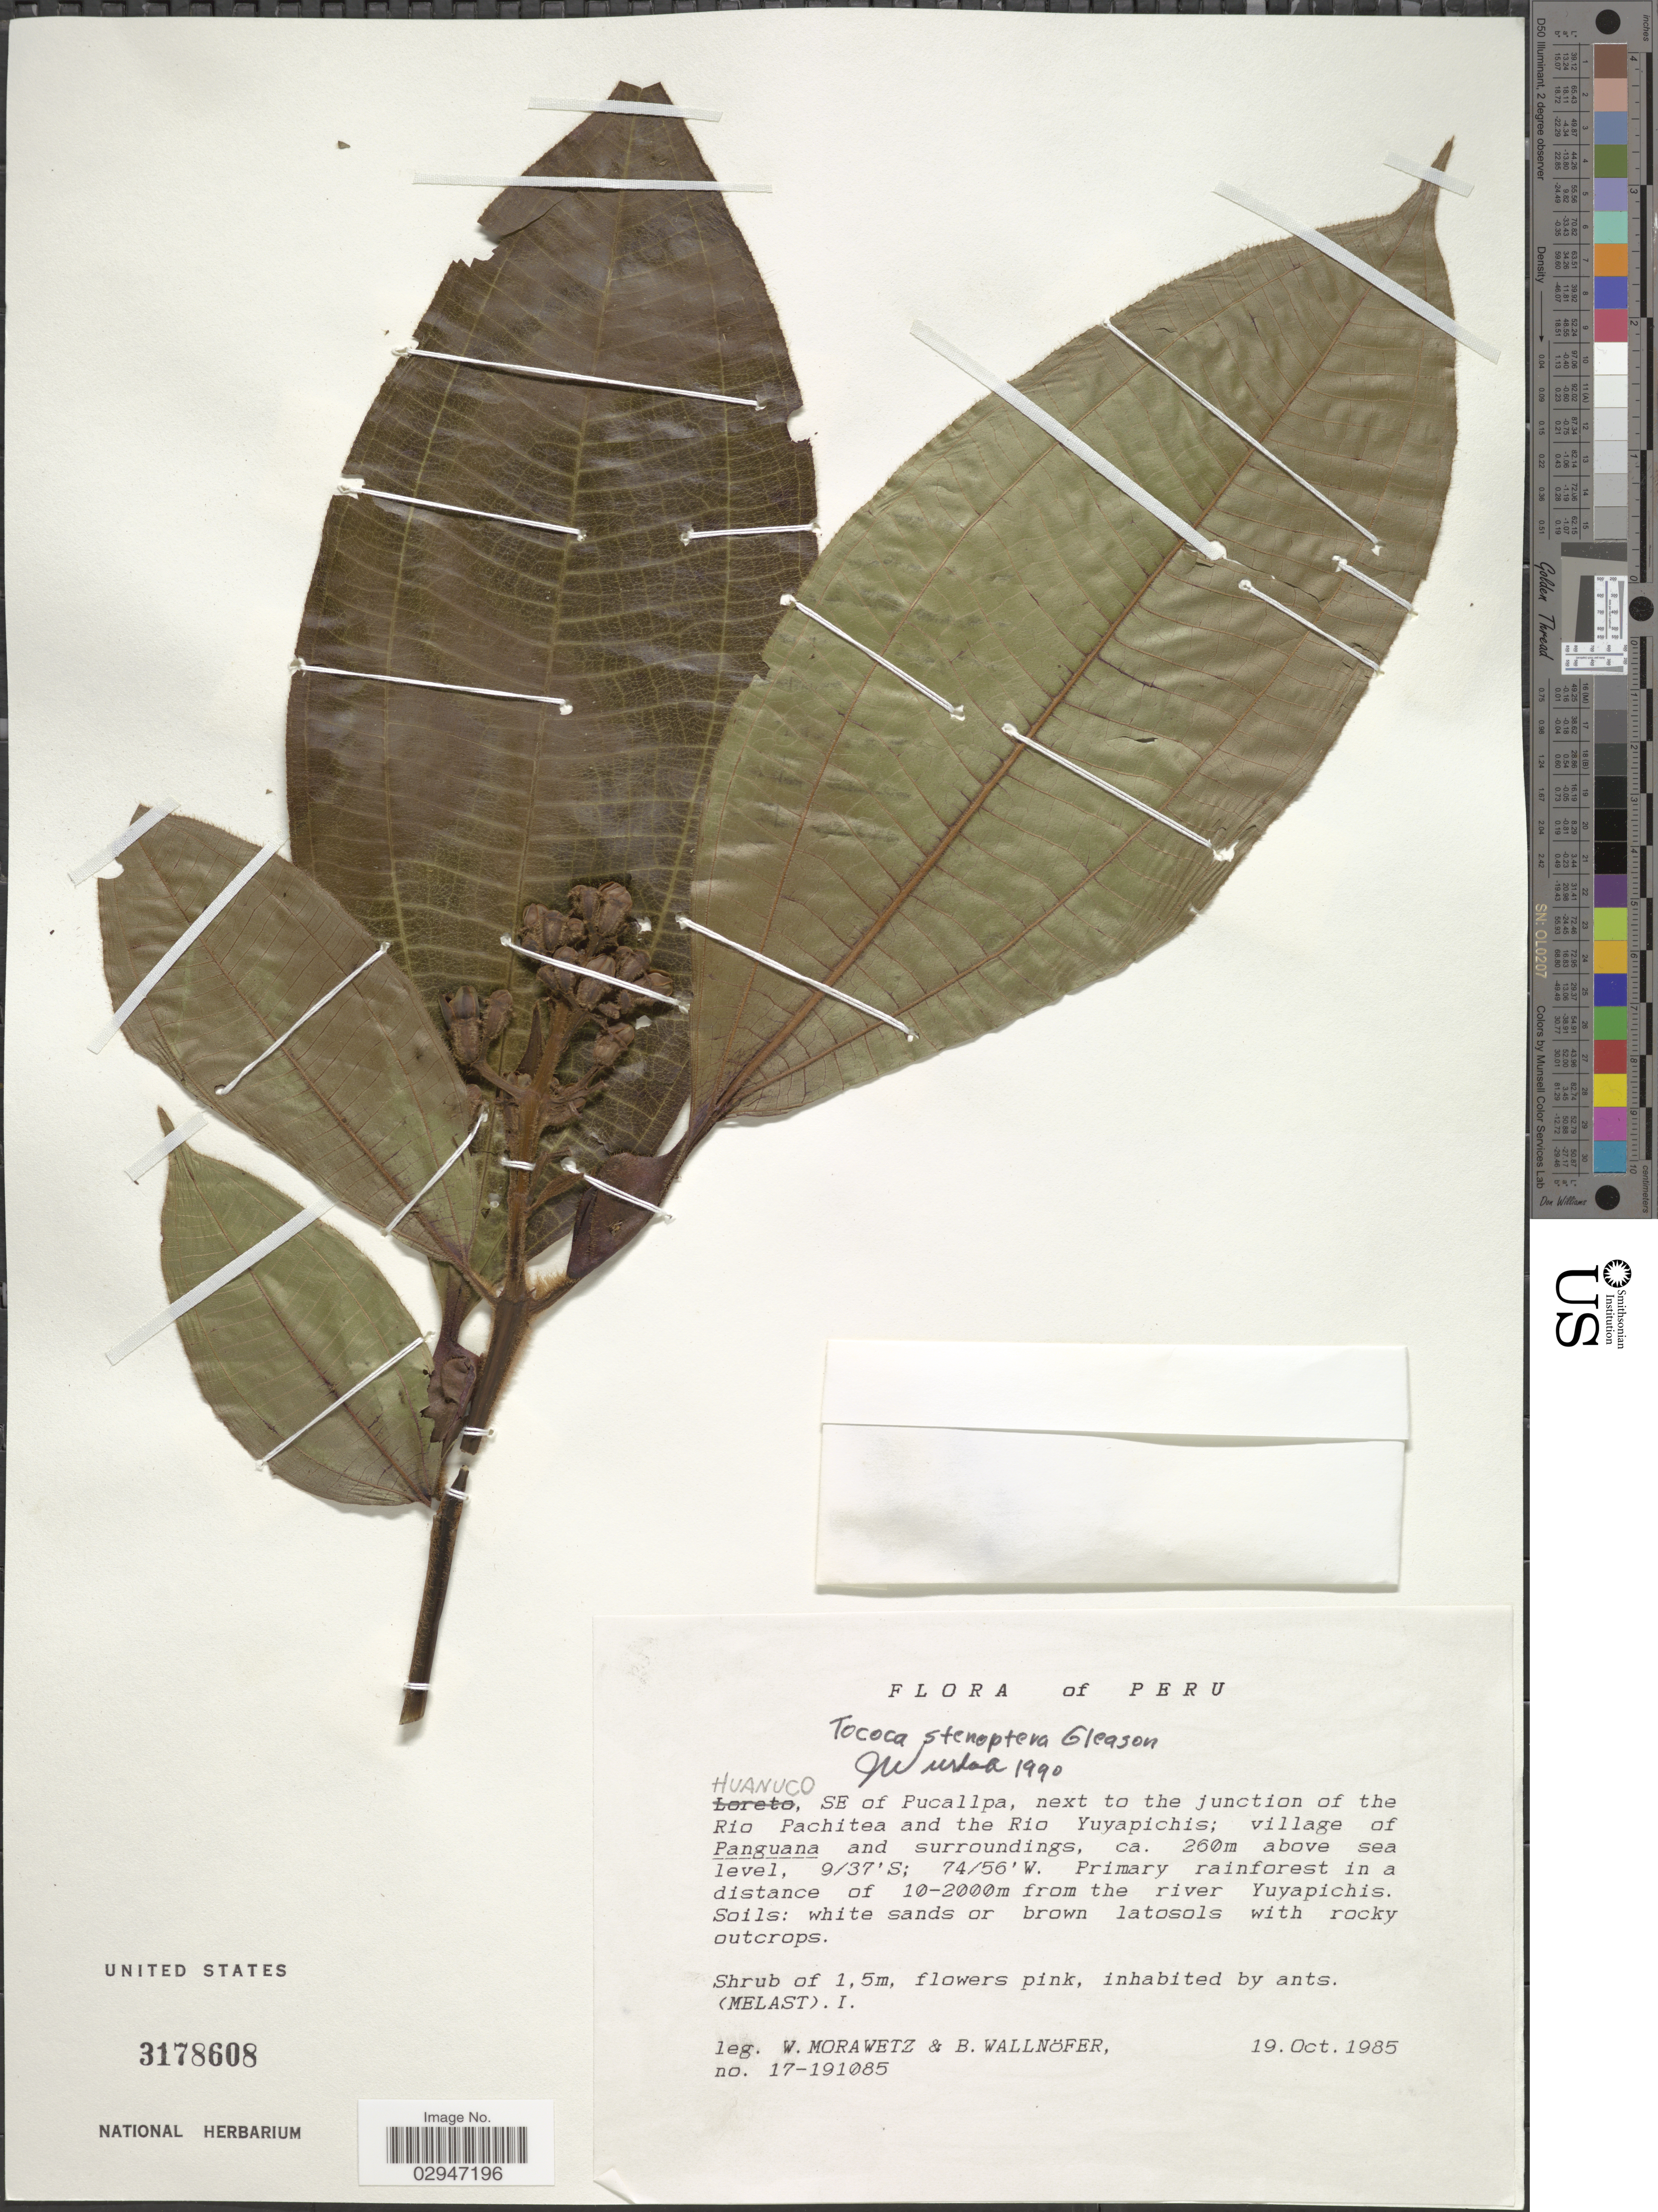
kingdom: Plantae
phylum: Tracheophyta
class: Magnoliopsida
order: Myrtales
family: Melastomataceae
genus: Tococa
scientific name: Tococa stenoptera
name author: Gleason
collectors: W. Morawetz & B. Wallnöfer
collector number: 17-191085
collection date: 1985-10-19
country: Peru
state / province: Huánuco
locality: SE of Pucallpa, next to the junction of the Rio Pachitea and the Rio Yuyapichis; village of Panguana and surroundings. 10-2000m from the river Yuyapichis.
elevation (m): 260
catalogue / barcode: US 3178608